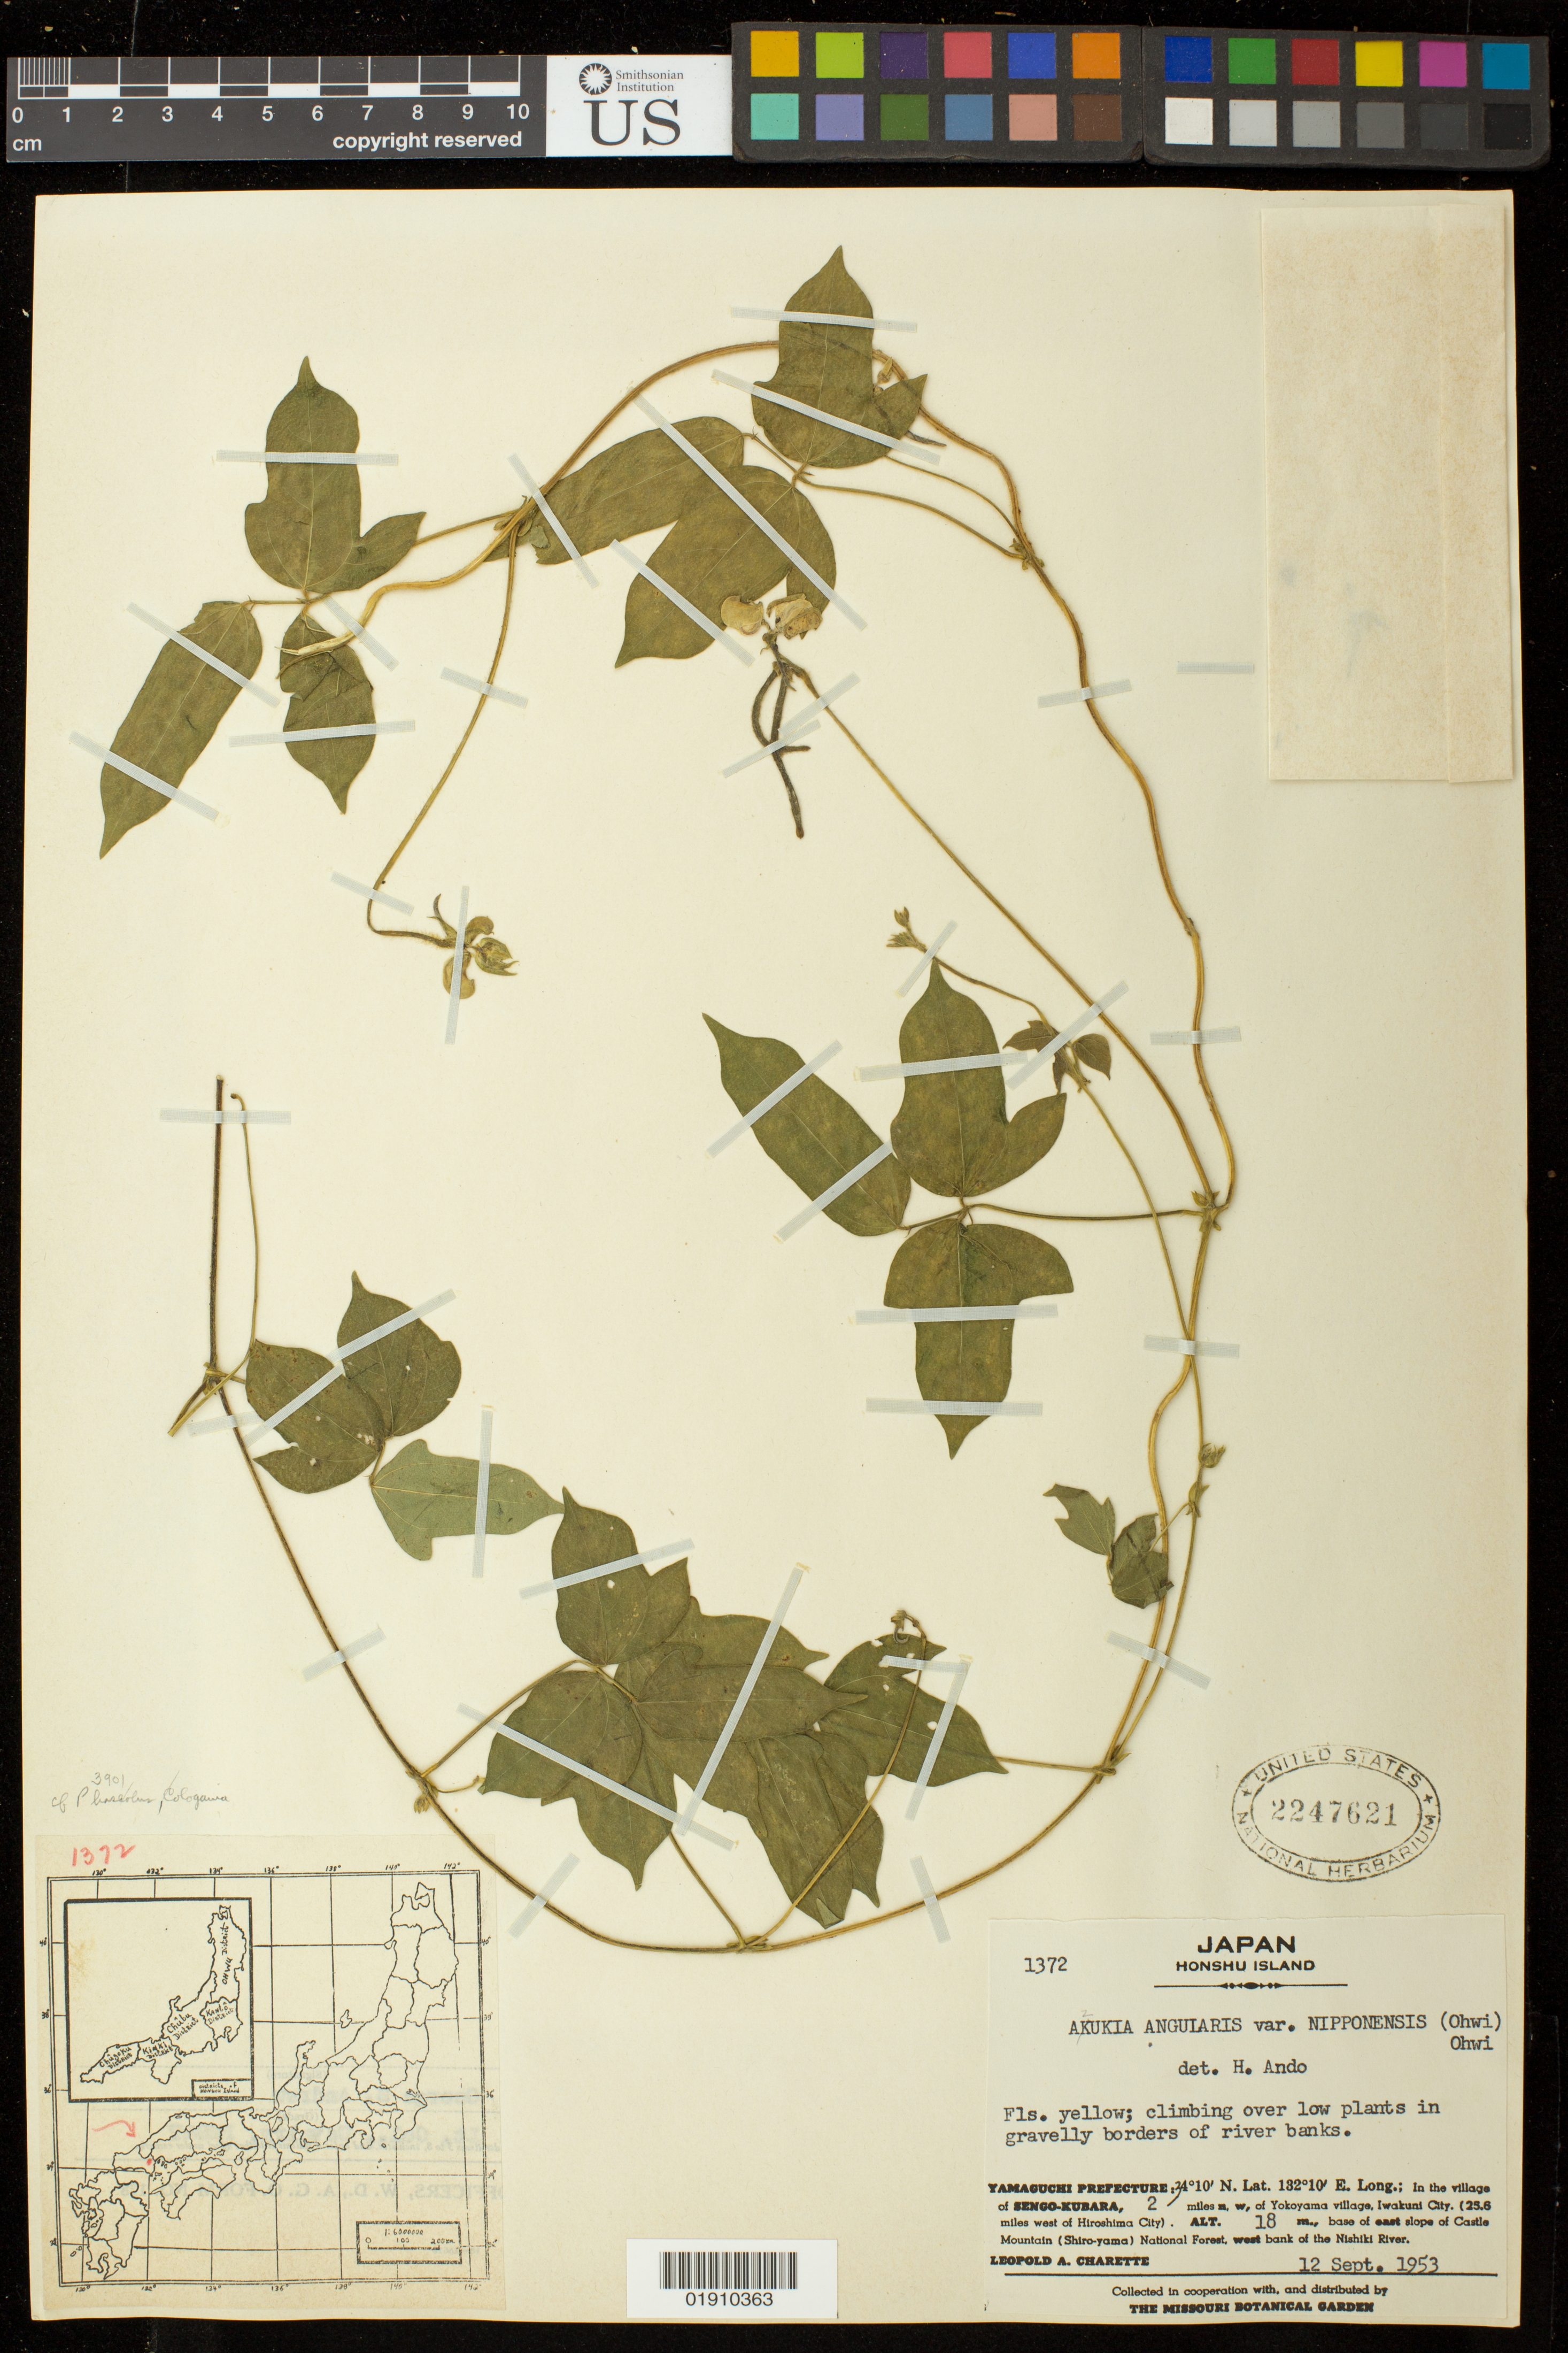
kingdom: Plantae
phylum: Tracheophyta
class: Magnoliopsida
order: Fabales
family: Fabaceae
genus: Vigna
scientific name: Vigna angularis var. nipponensis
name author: (Ohwi) Ohwi & H. Ohashi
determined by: Strong, Mark T., (BOT), Smithsonian Institution - National Museum of Natural History (UNITED STATES)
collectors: L. A. Charette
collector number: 1372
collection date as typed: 12 Sept. 1953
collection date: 1953-09-12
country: Japan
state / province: Yamaguti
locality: Yamaguchi Prefecture: in the village of Sengo-Kubara, 2 miles n, w, of Yokoyama village, Iwakuni City (25.6 miles west of Hiroshima City). base of east slope of Castle Mountain (Shiro-yama) National Forest, west bank of the Nishiki River.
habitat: climbing over low plants in gravelly borders of river banks.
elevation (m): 18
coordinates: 34 10 0 N, 132 10 0 E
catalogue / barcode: US 2247621